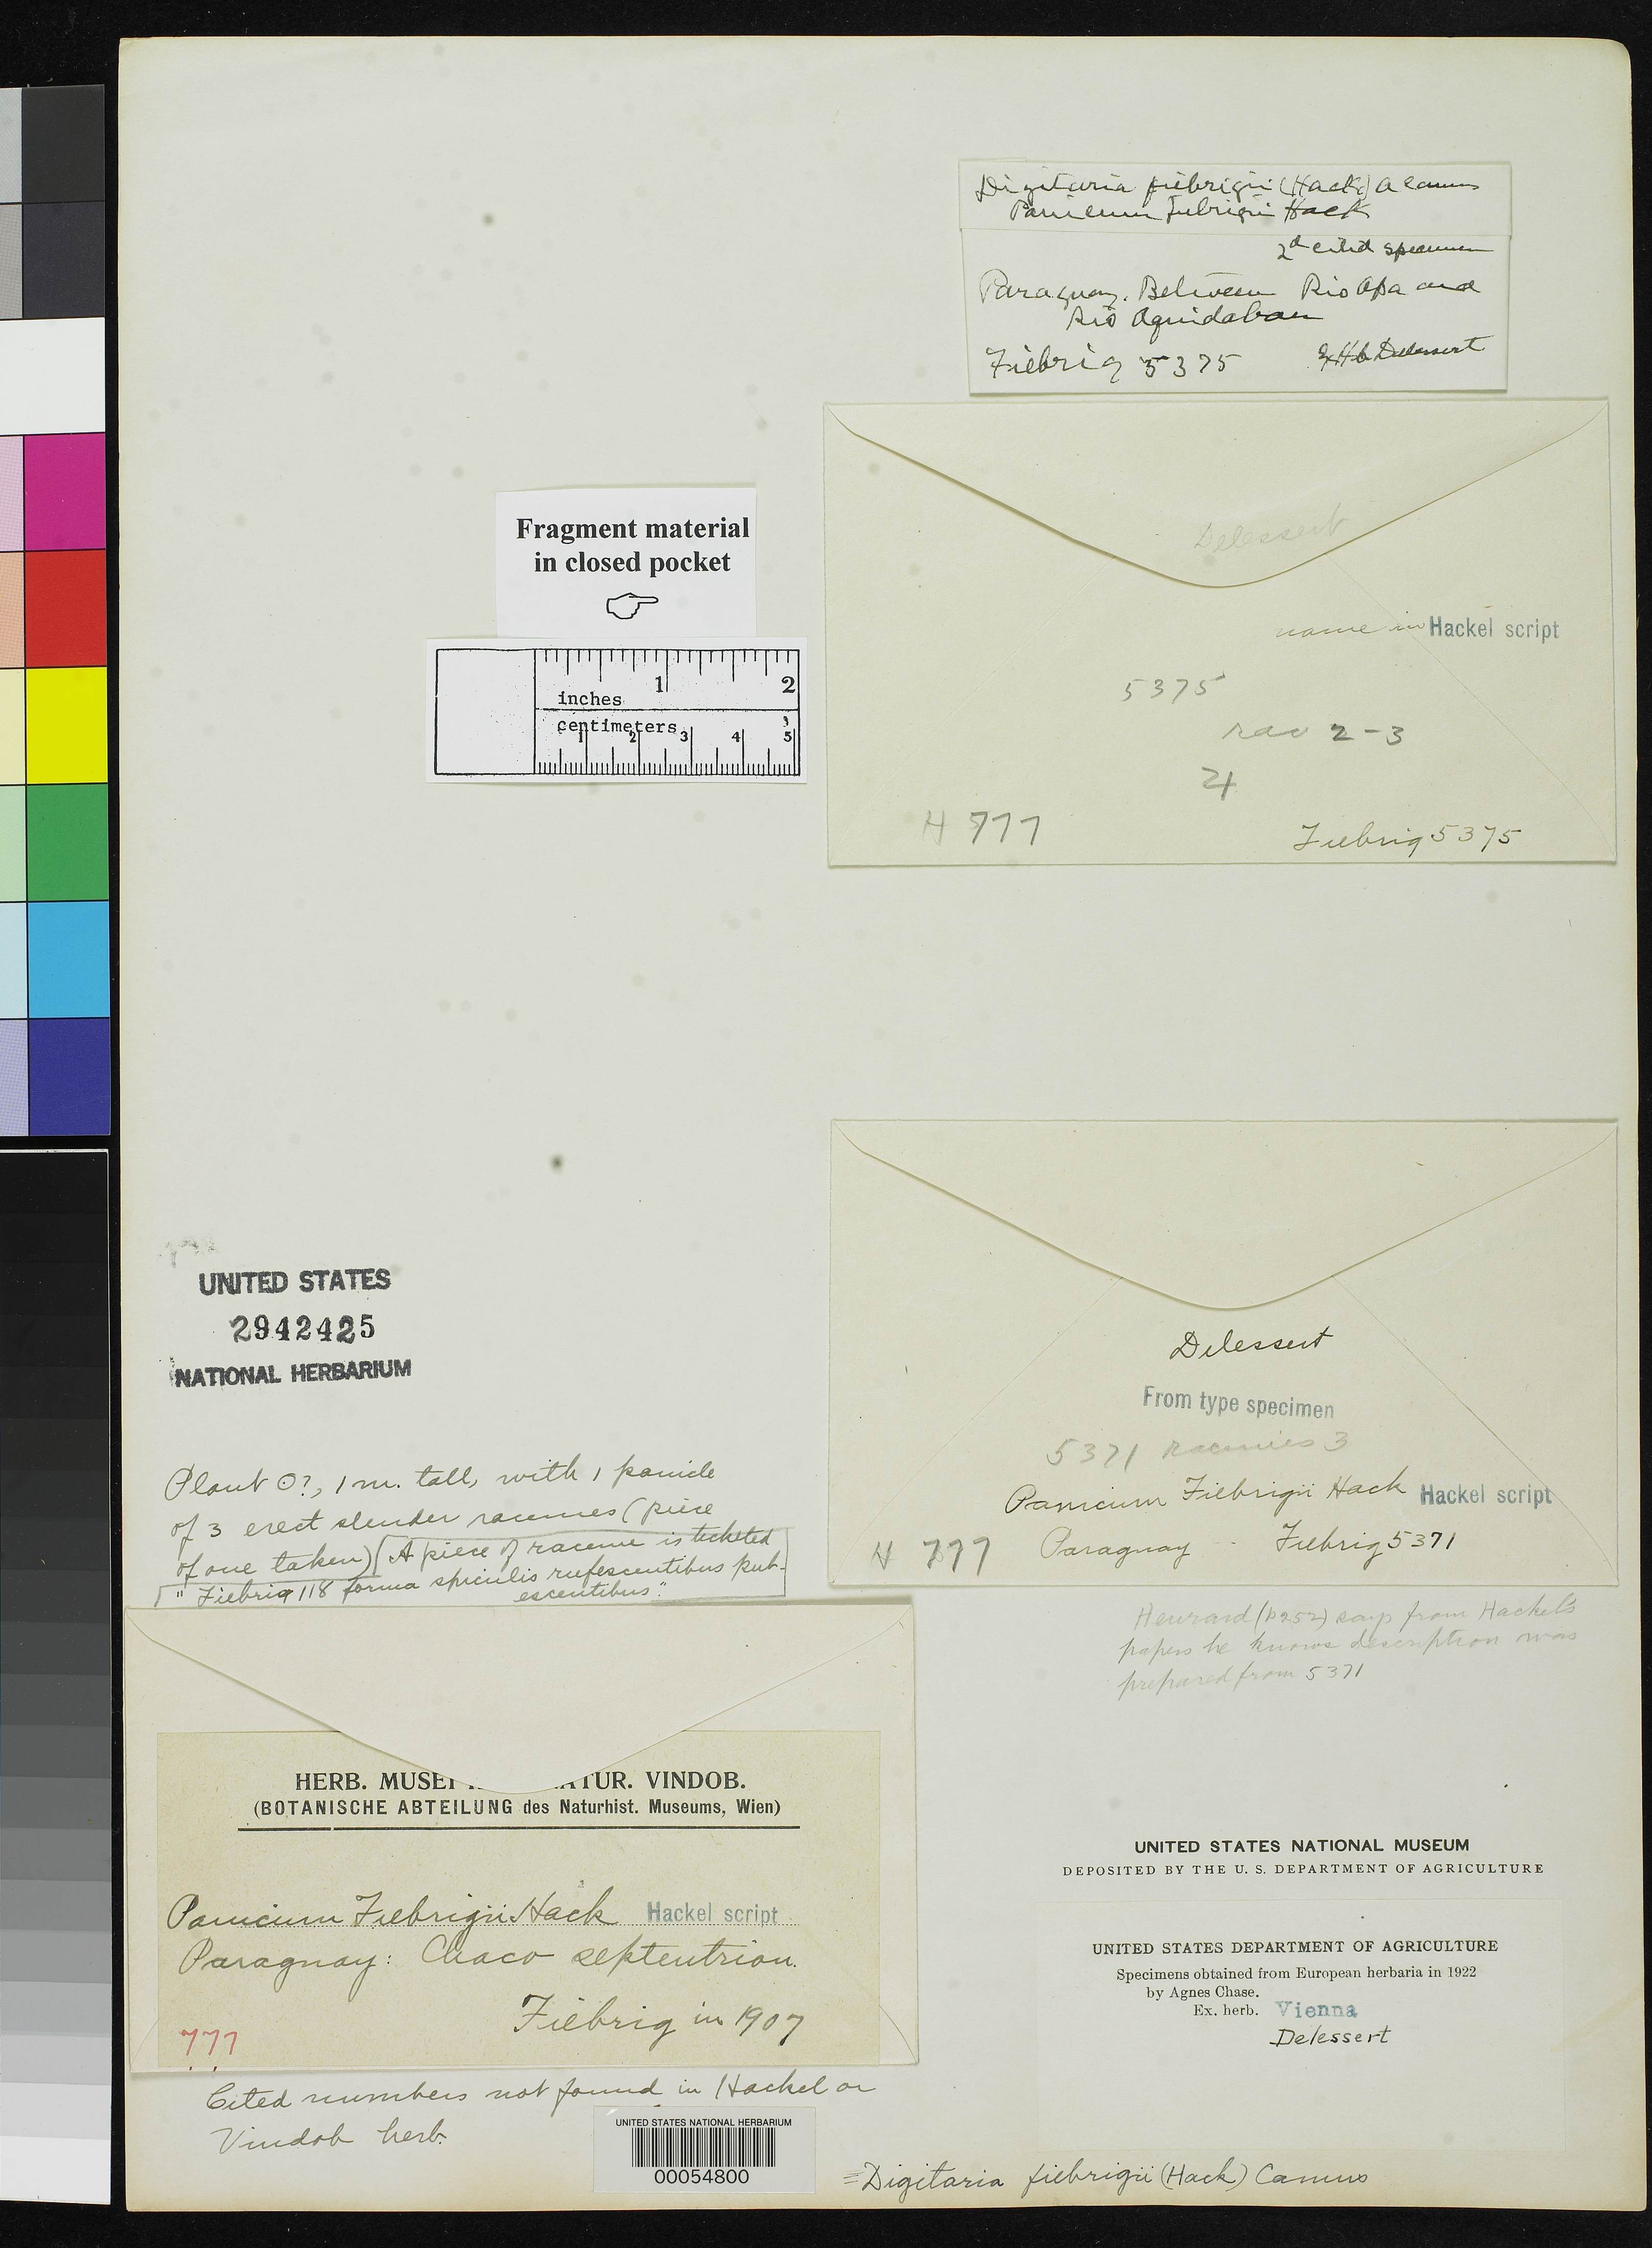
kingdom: Plantae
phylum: Tracheophyta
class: Liliopsida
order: Poales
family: Poaceae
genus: Panicum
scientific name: Panicum fiebrigii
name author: Hack.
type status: Type Fragment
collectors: K. Fiebrig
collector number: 5371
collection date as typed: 1909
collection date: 1909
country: Paraguay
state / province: Chaco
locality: Between Rio Apa and Rio Aguidaban.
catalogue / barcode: US 2942425